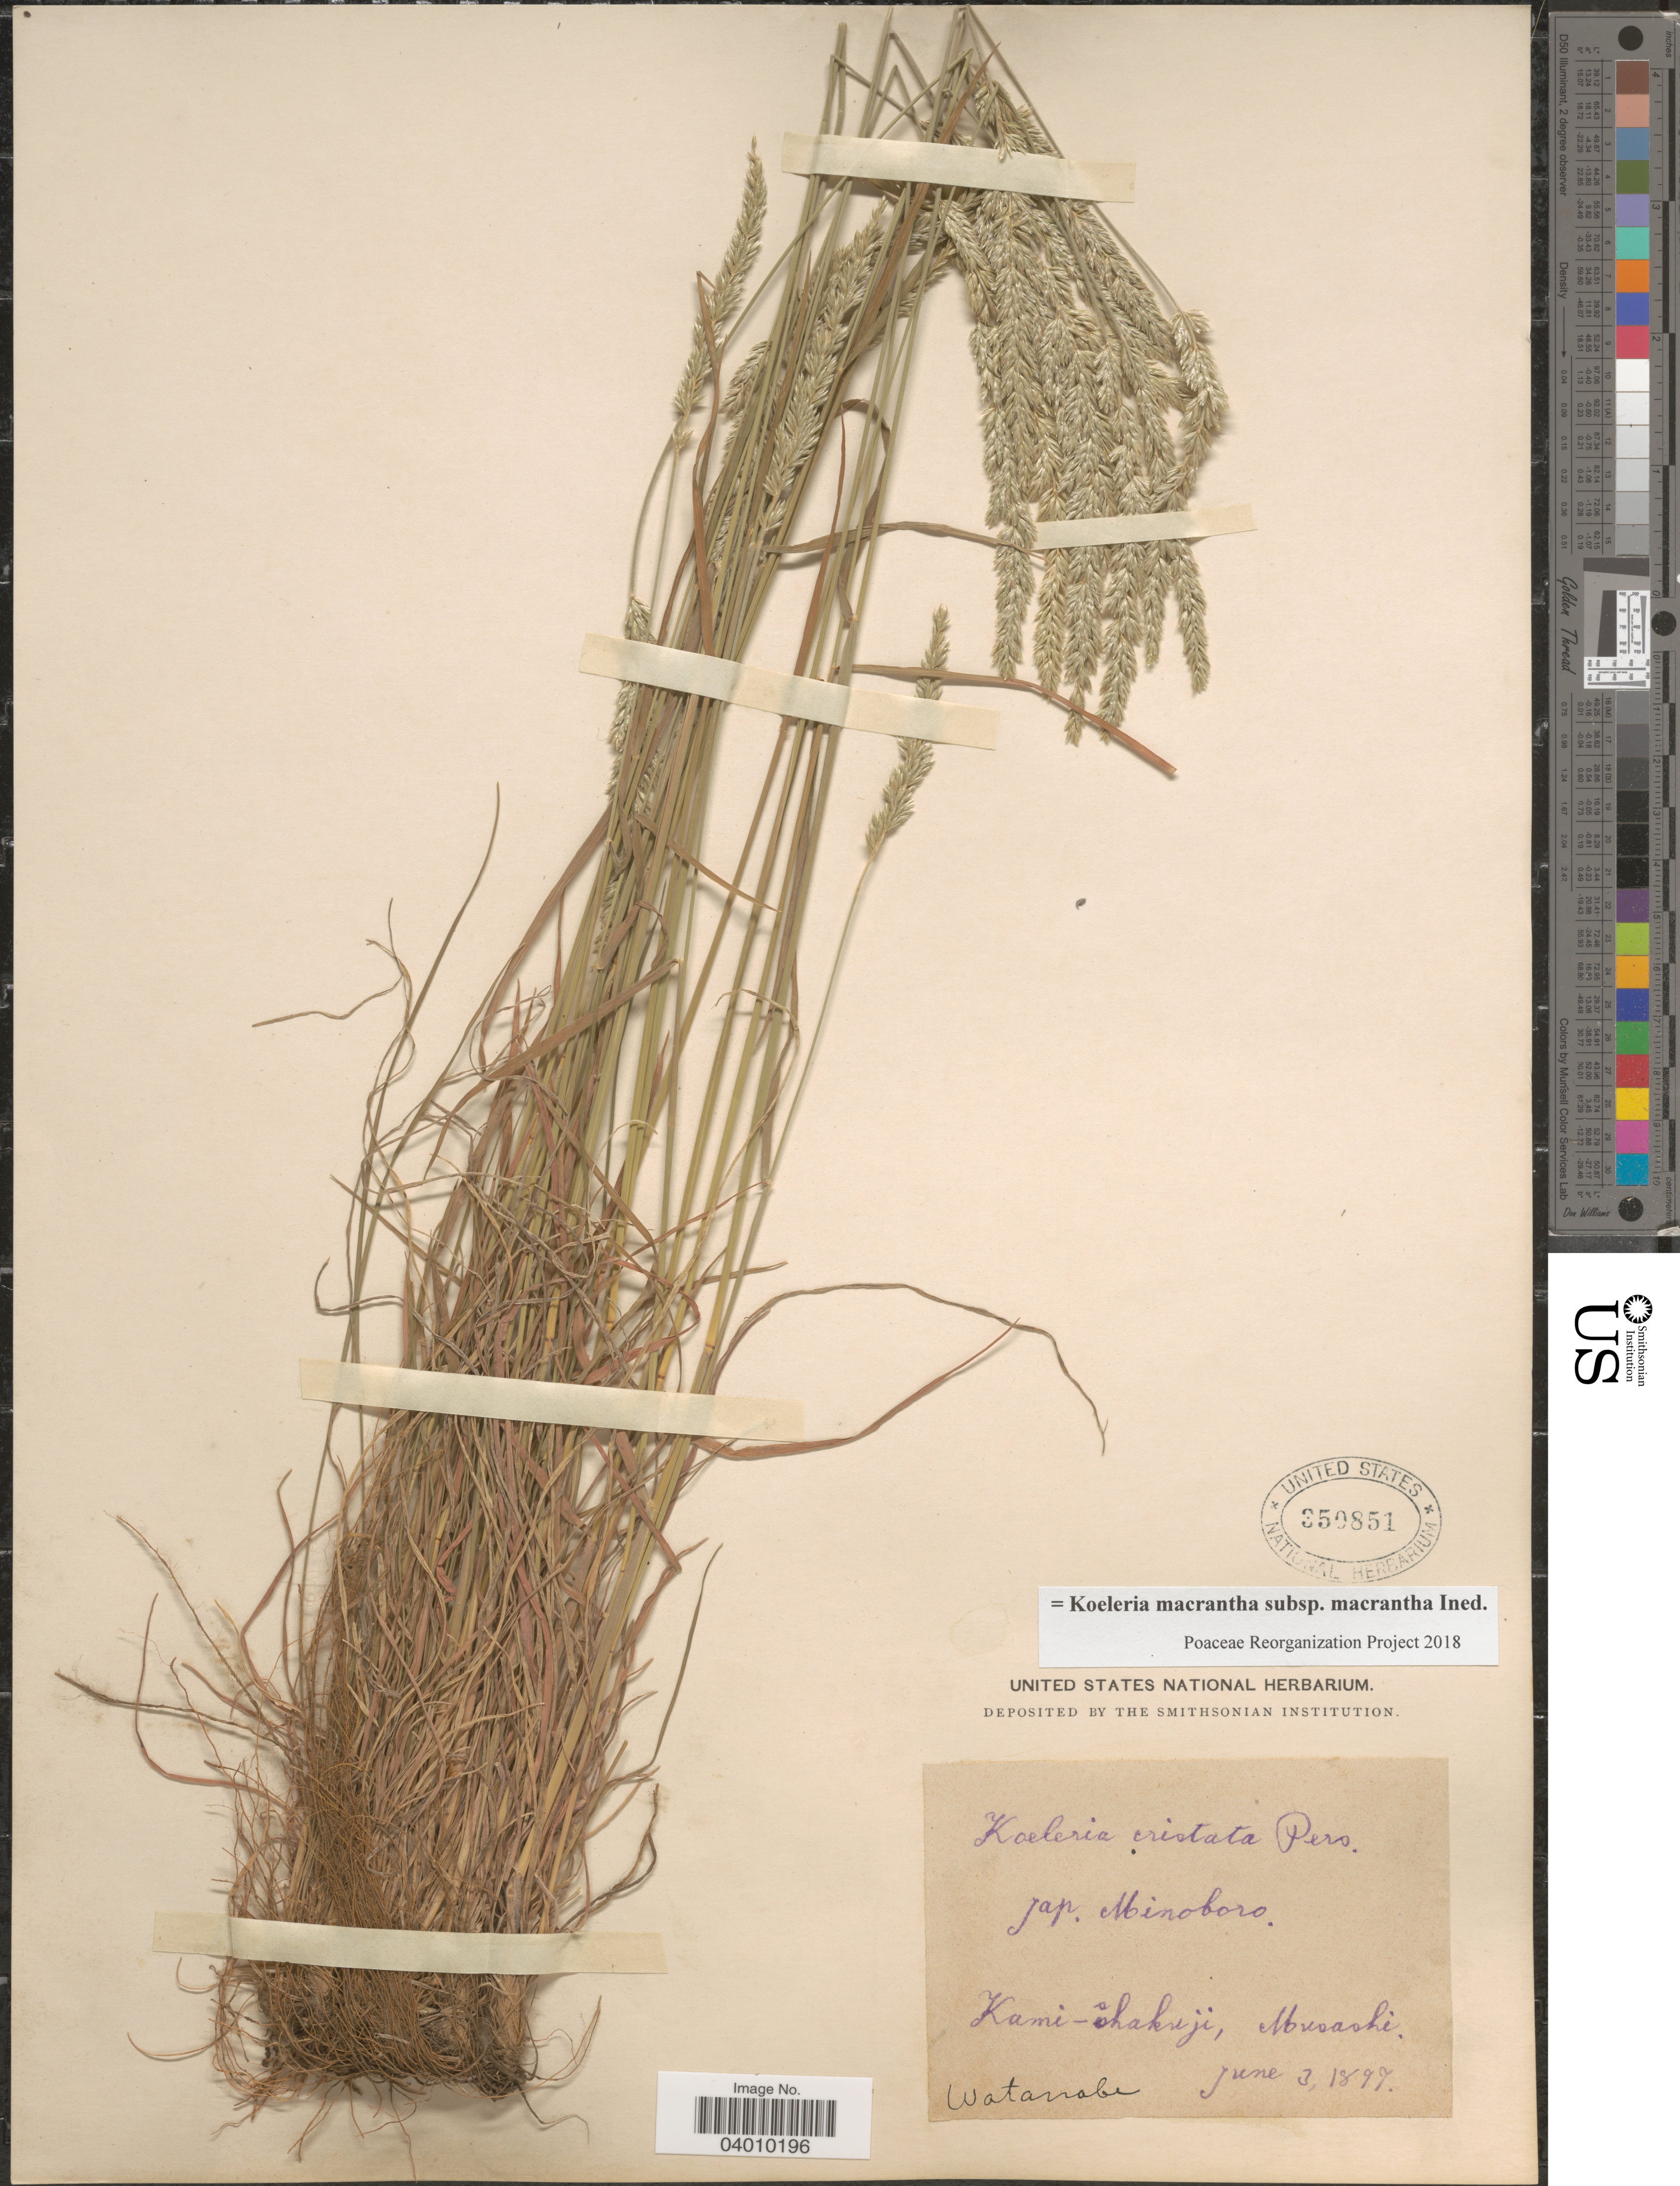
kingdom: Plantae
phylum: Tracheophyta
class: Liliopsida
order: Poales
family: Poaceae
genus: Koeleria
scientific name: Koeleria macrantha subsp. macrantha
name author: (Ledeb.) Schult.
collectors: -. Watanabe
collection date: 1897-06-03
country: Japan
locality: Kami-shakuji, Musashi.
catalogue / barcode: US 350851